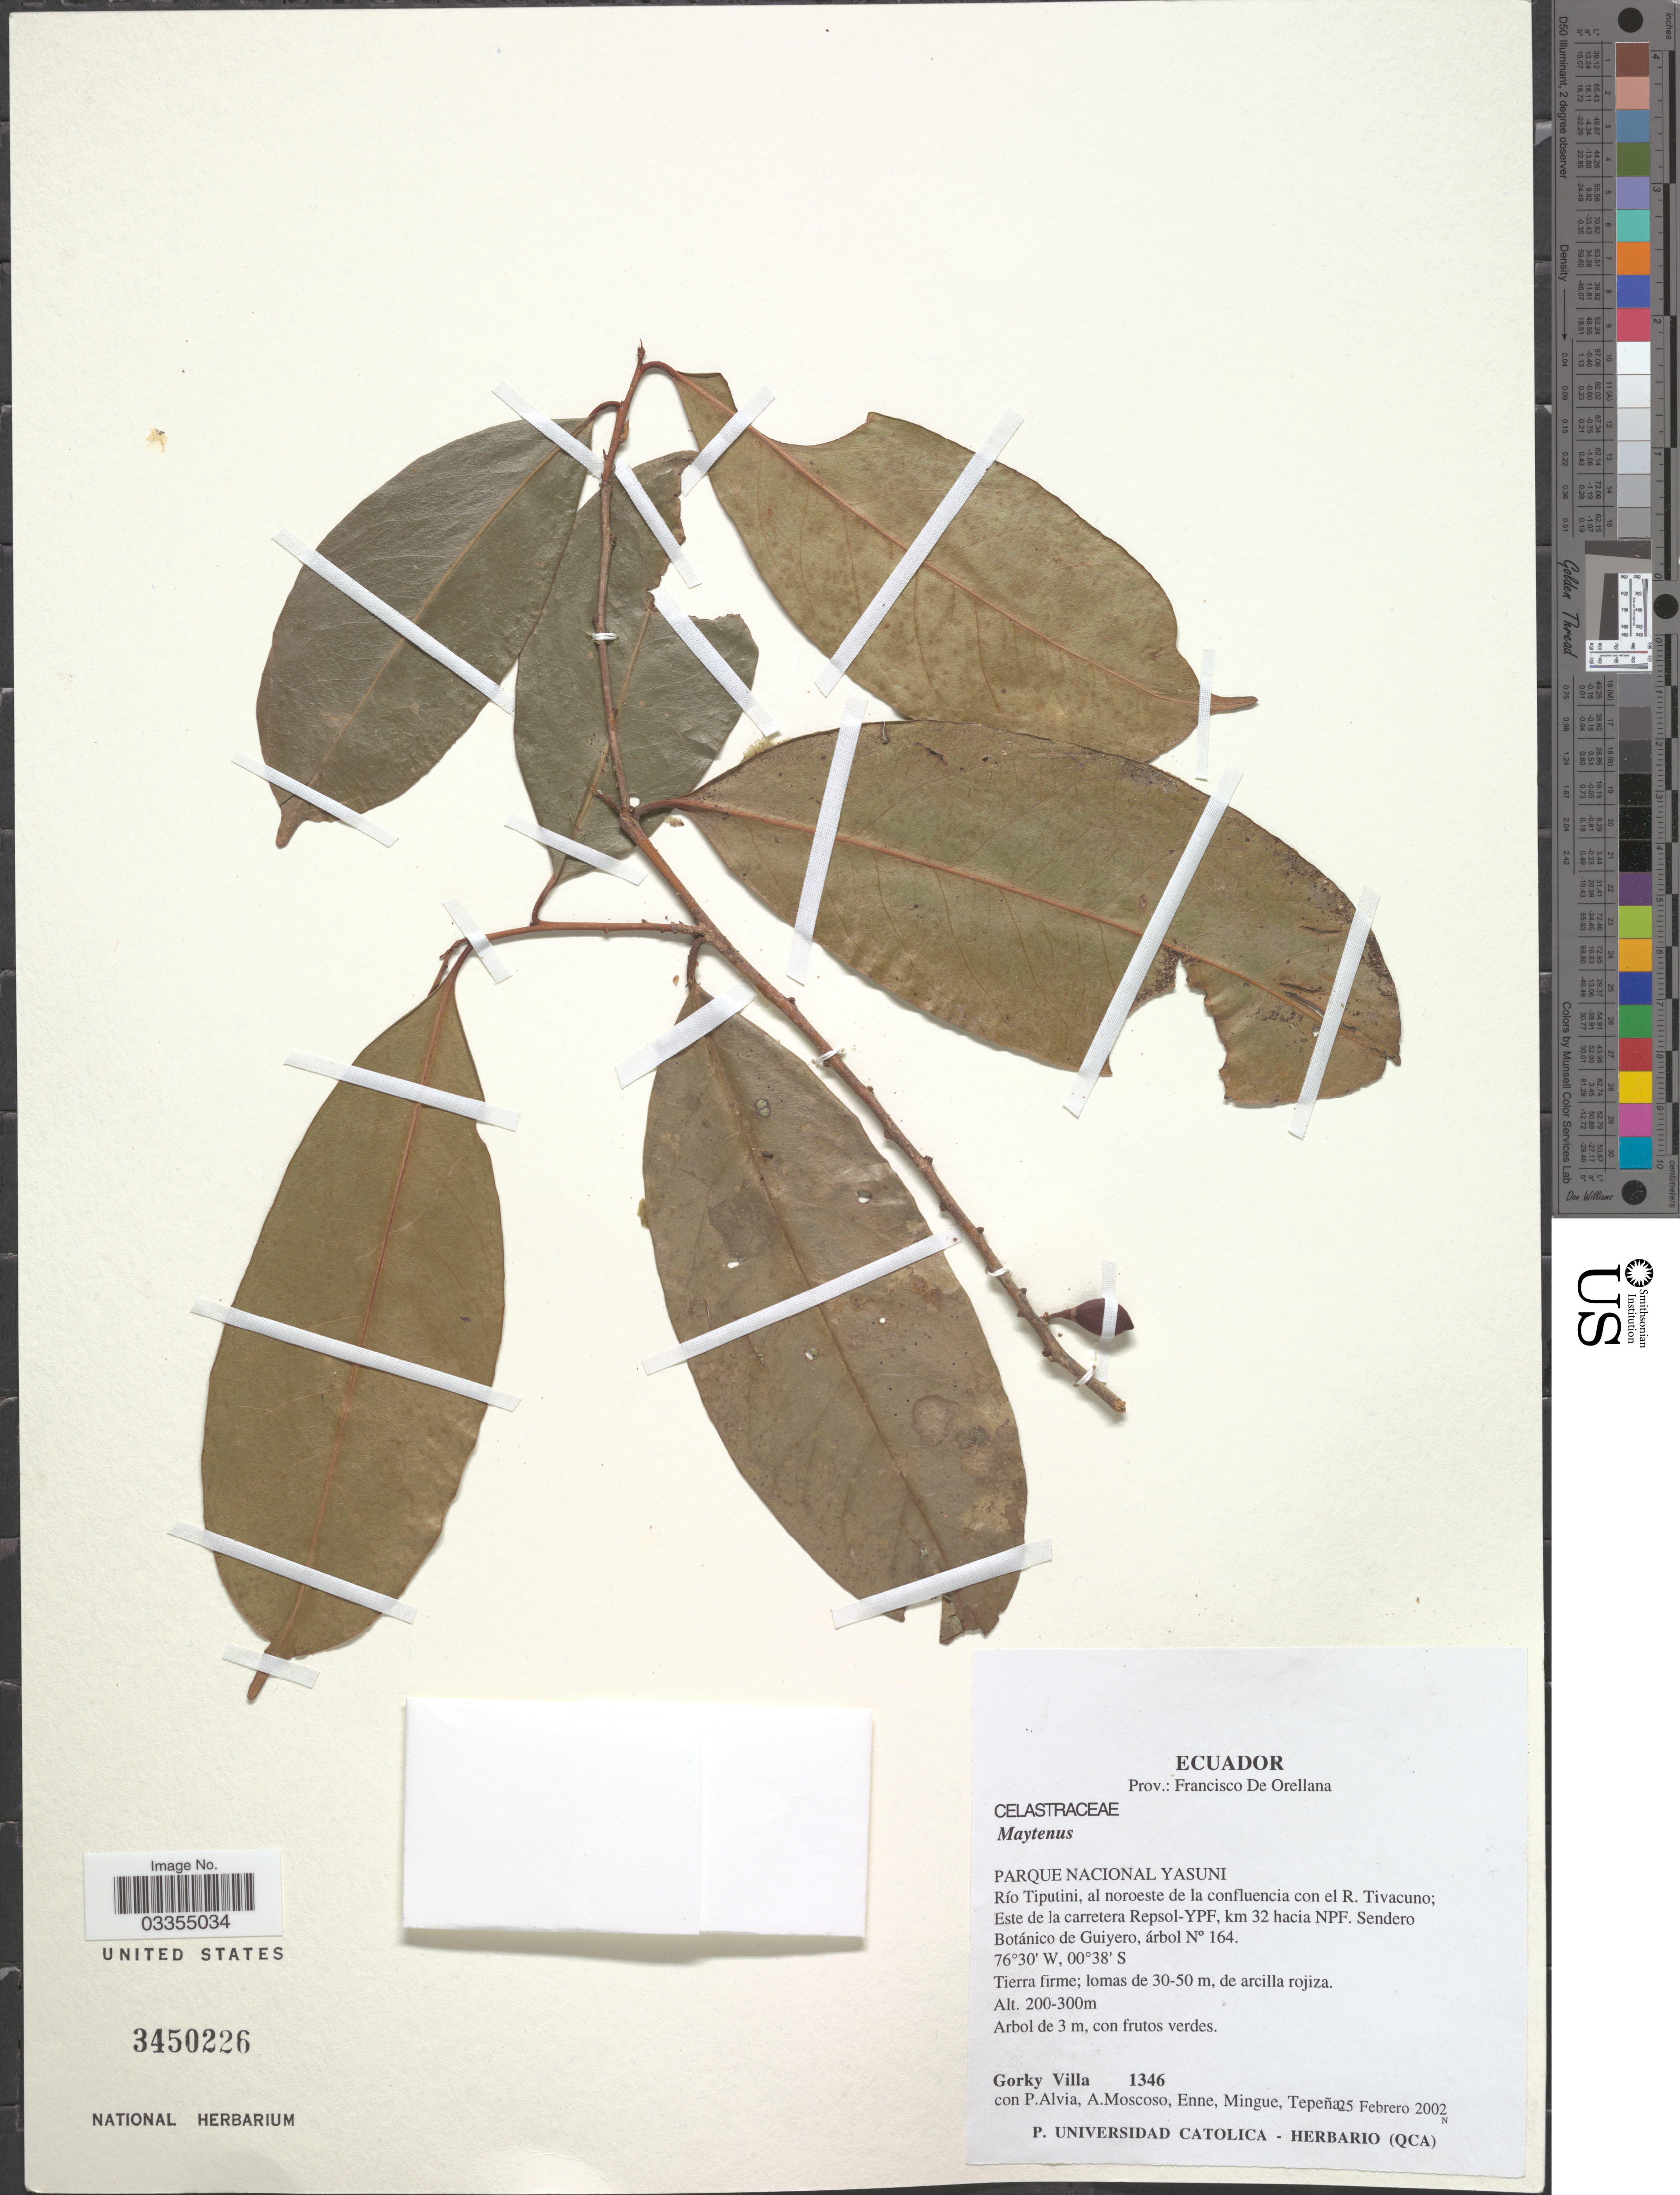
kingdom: Plantae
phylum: Tracheophyta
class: Magnoliopsida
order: Celastrales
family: Celastraceae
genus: Maytenus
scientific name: Maytenus sp.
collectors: G. Villa, P. Alvia, A. Moscoso, Enne & et al.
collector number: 1346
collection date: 2002-02-25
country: Ecuador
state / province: Orellana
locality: Prov.: Francisco De Orellana. Parque Nacional Yasuni. Río Tiputini, al noroest de la confluencia con el R. Tivacuno; Este de la carretera Respol-YPF, km 32 hacia NPF. Sendero Botánico de Guiyero, árbol No 164.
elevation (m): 200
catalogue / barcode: US 3450226